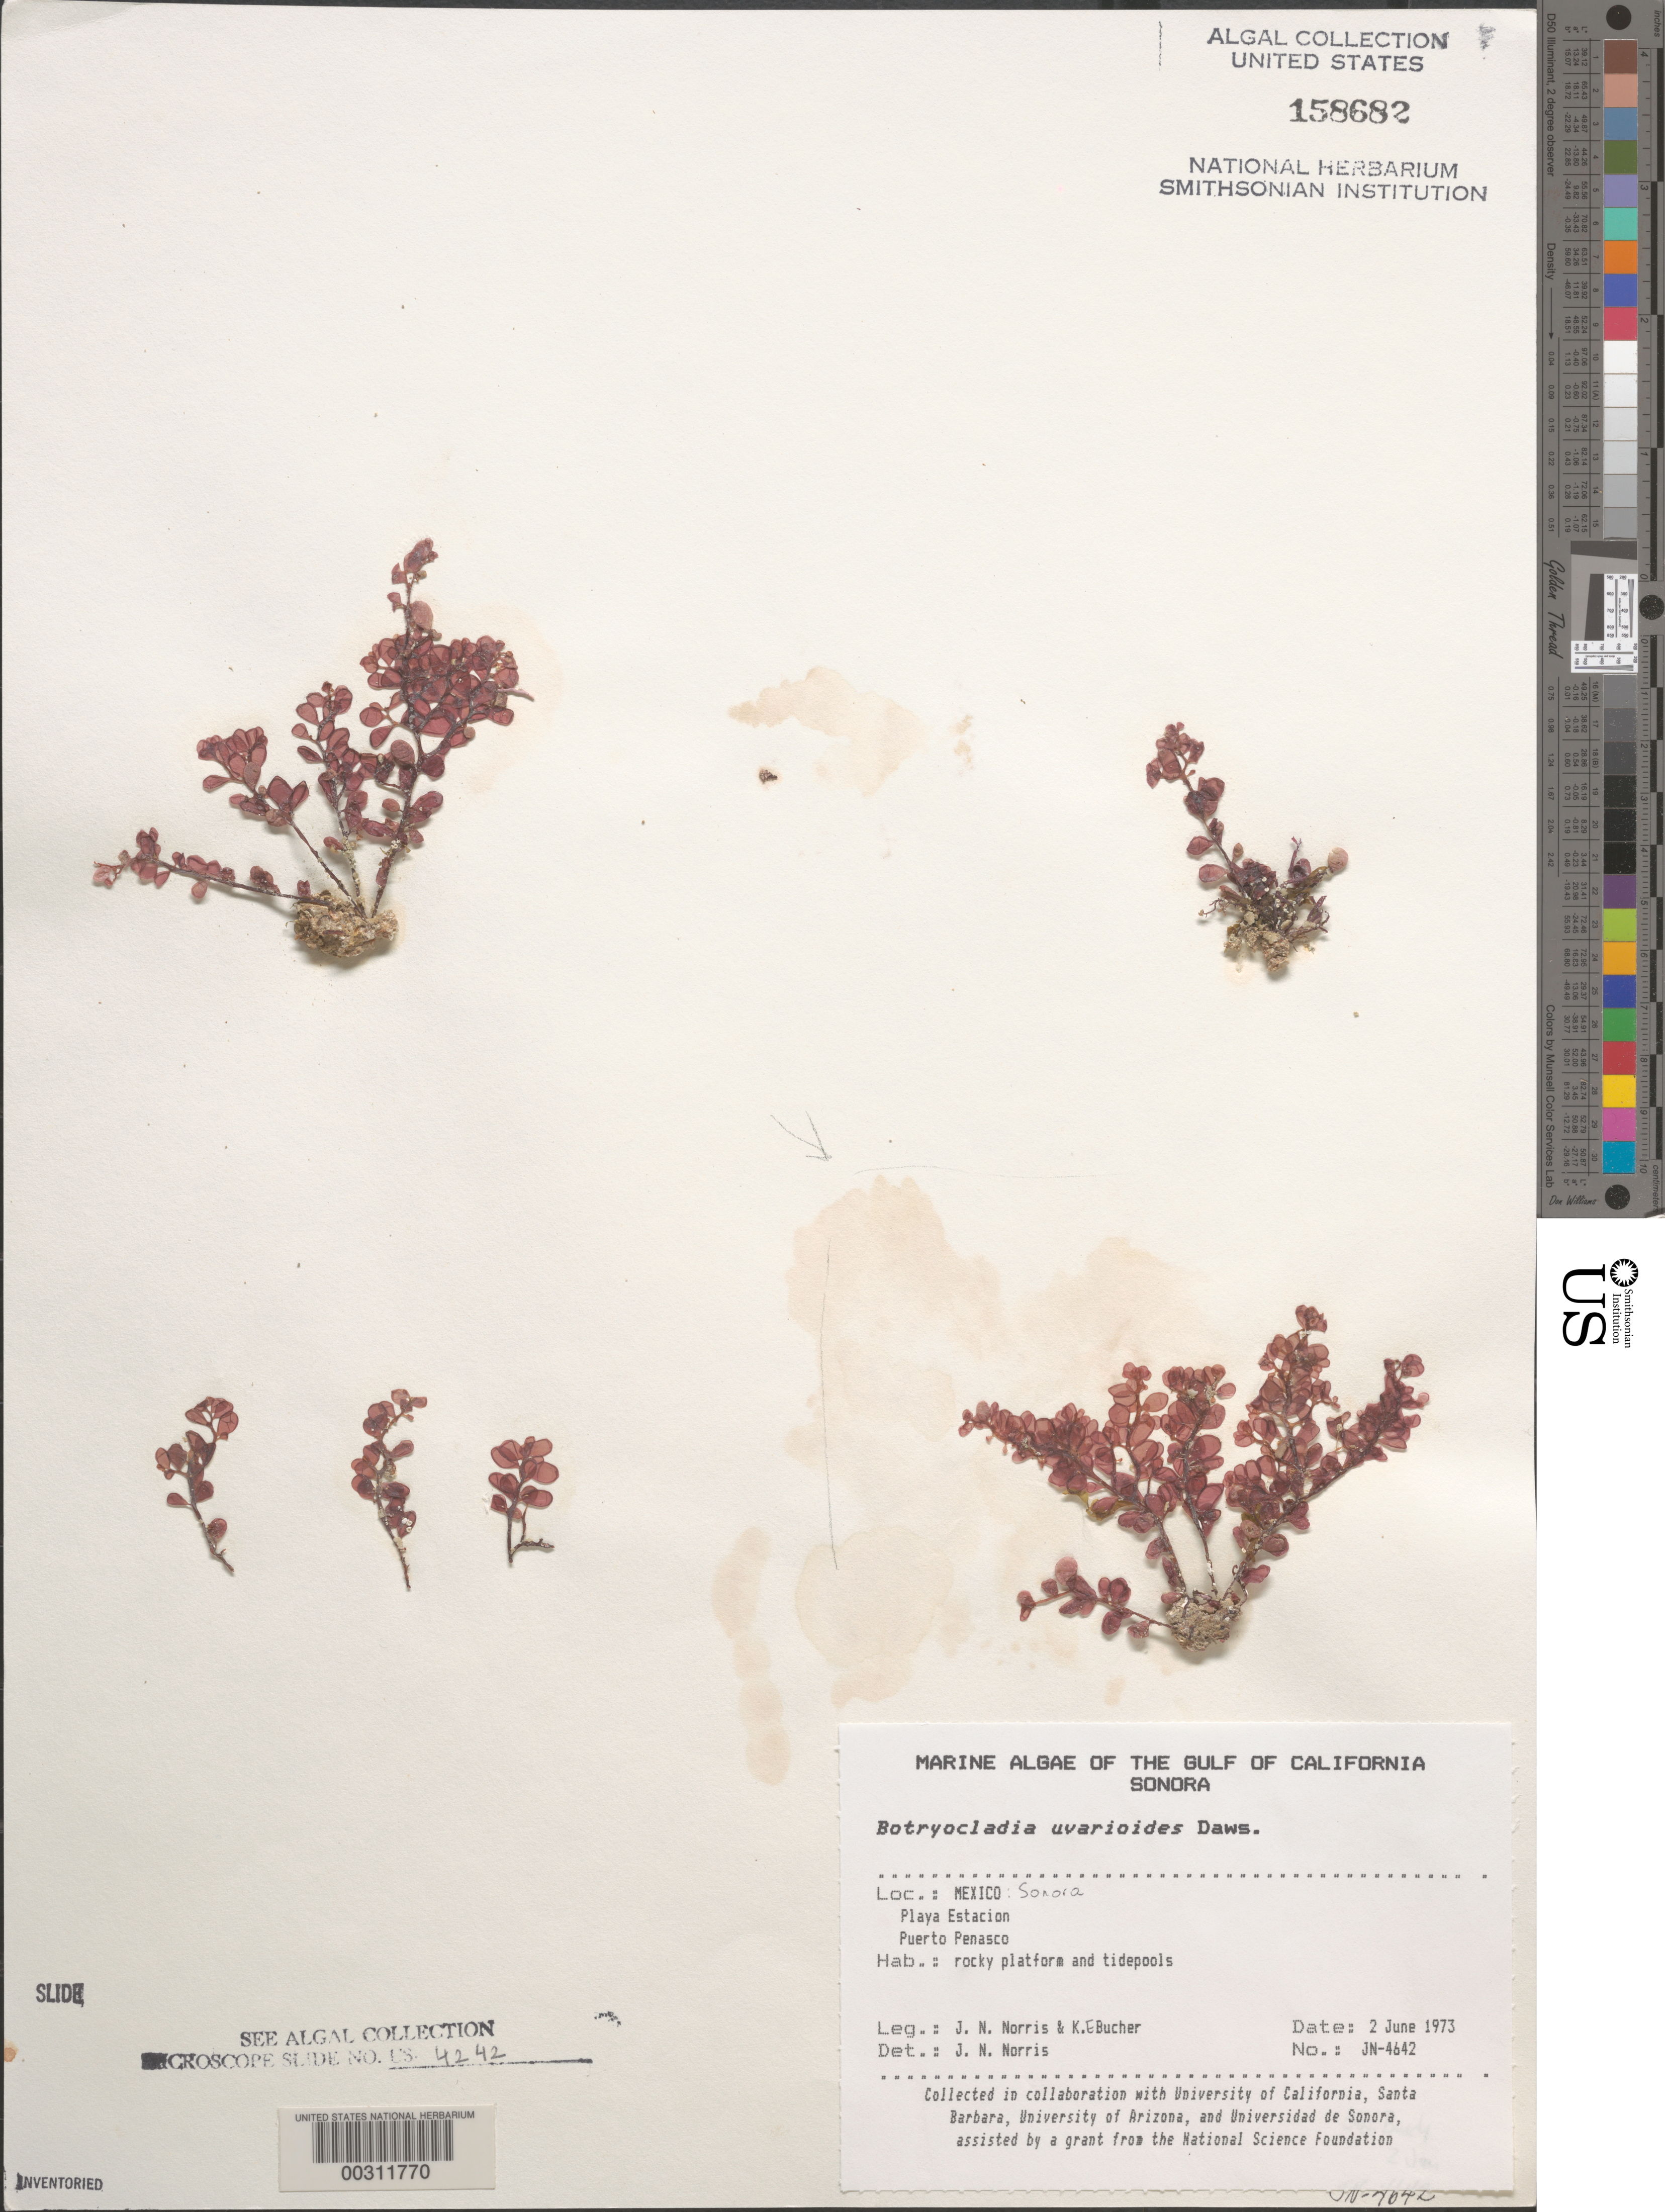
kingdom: Plantae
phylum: Rhodophyta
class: Florideophyceae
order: Rhodymeniales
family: Rhodymeniaceae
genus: Botryocladia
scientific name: Botryocladia uvarioides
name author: E.Y. Dawson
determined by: Norris, James N.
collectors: J. N. Norris & K. E. Bucher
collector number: JN-4642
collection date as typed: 02 Jun 1973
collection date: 1973-06-02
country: Mexico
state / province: Sonora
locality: Playa Estacion, Puerto Penasco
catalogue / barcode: US 158682